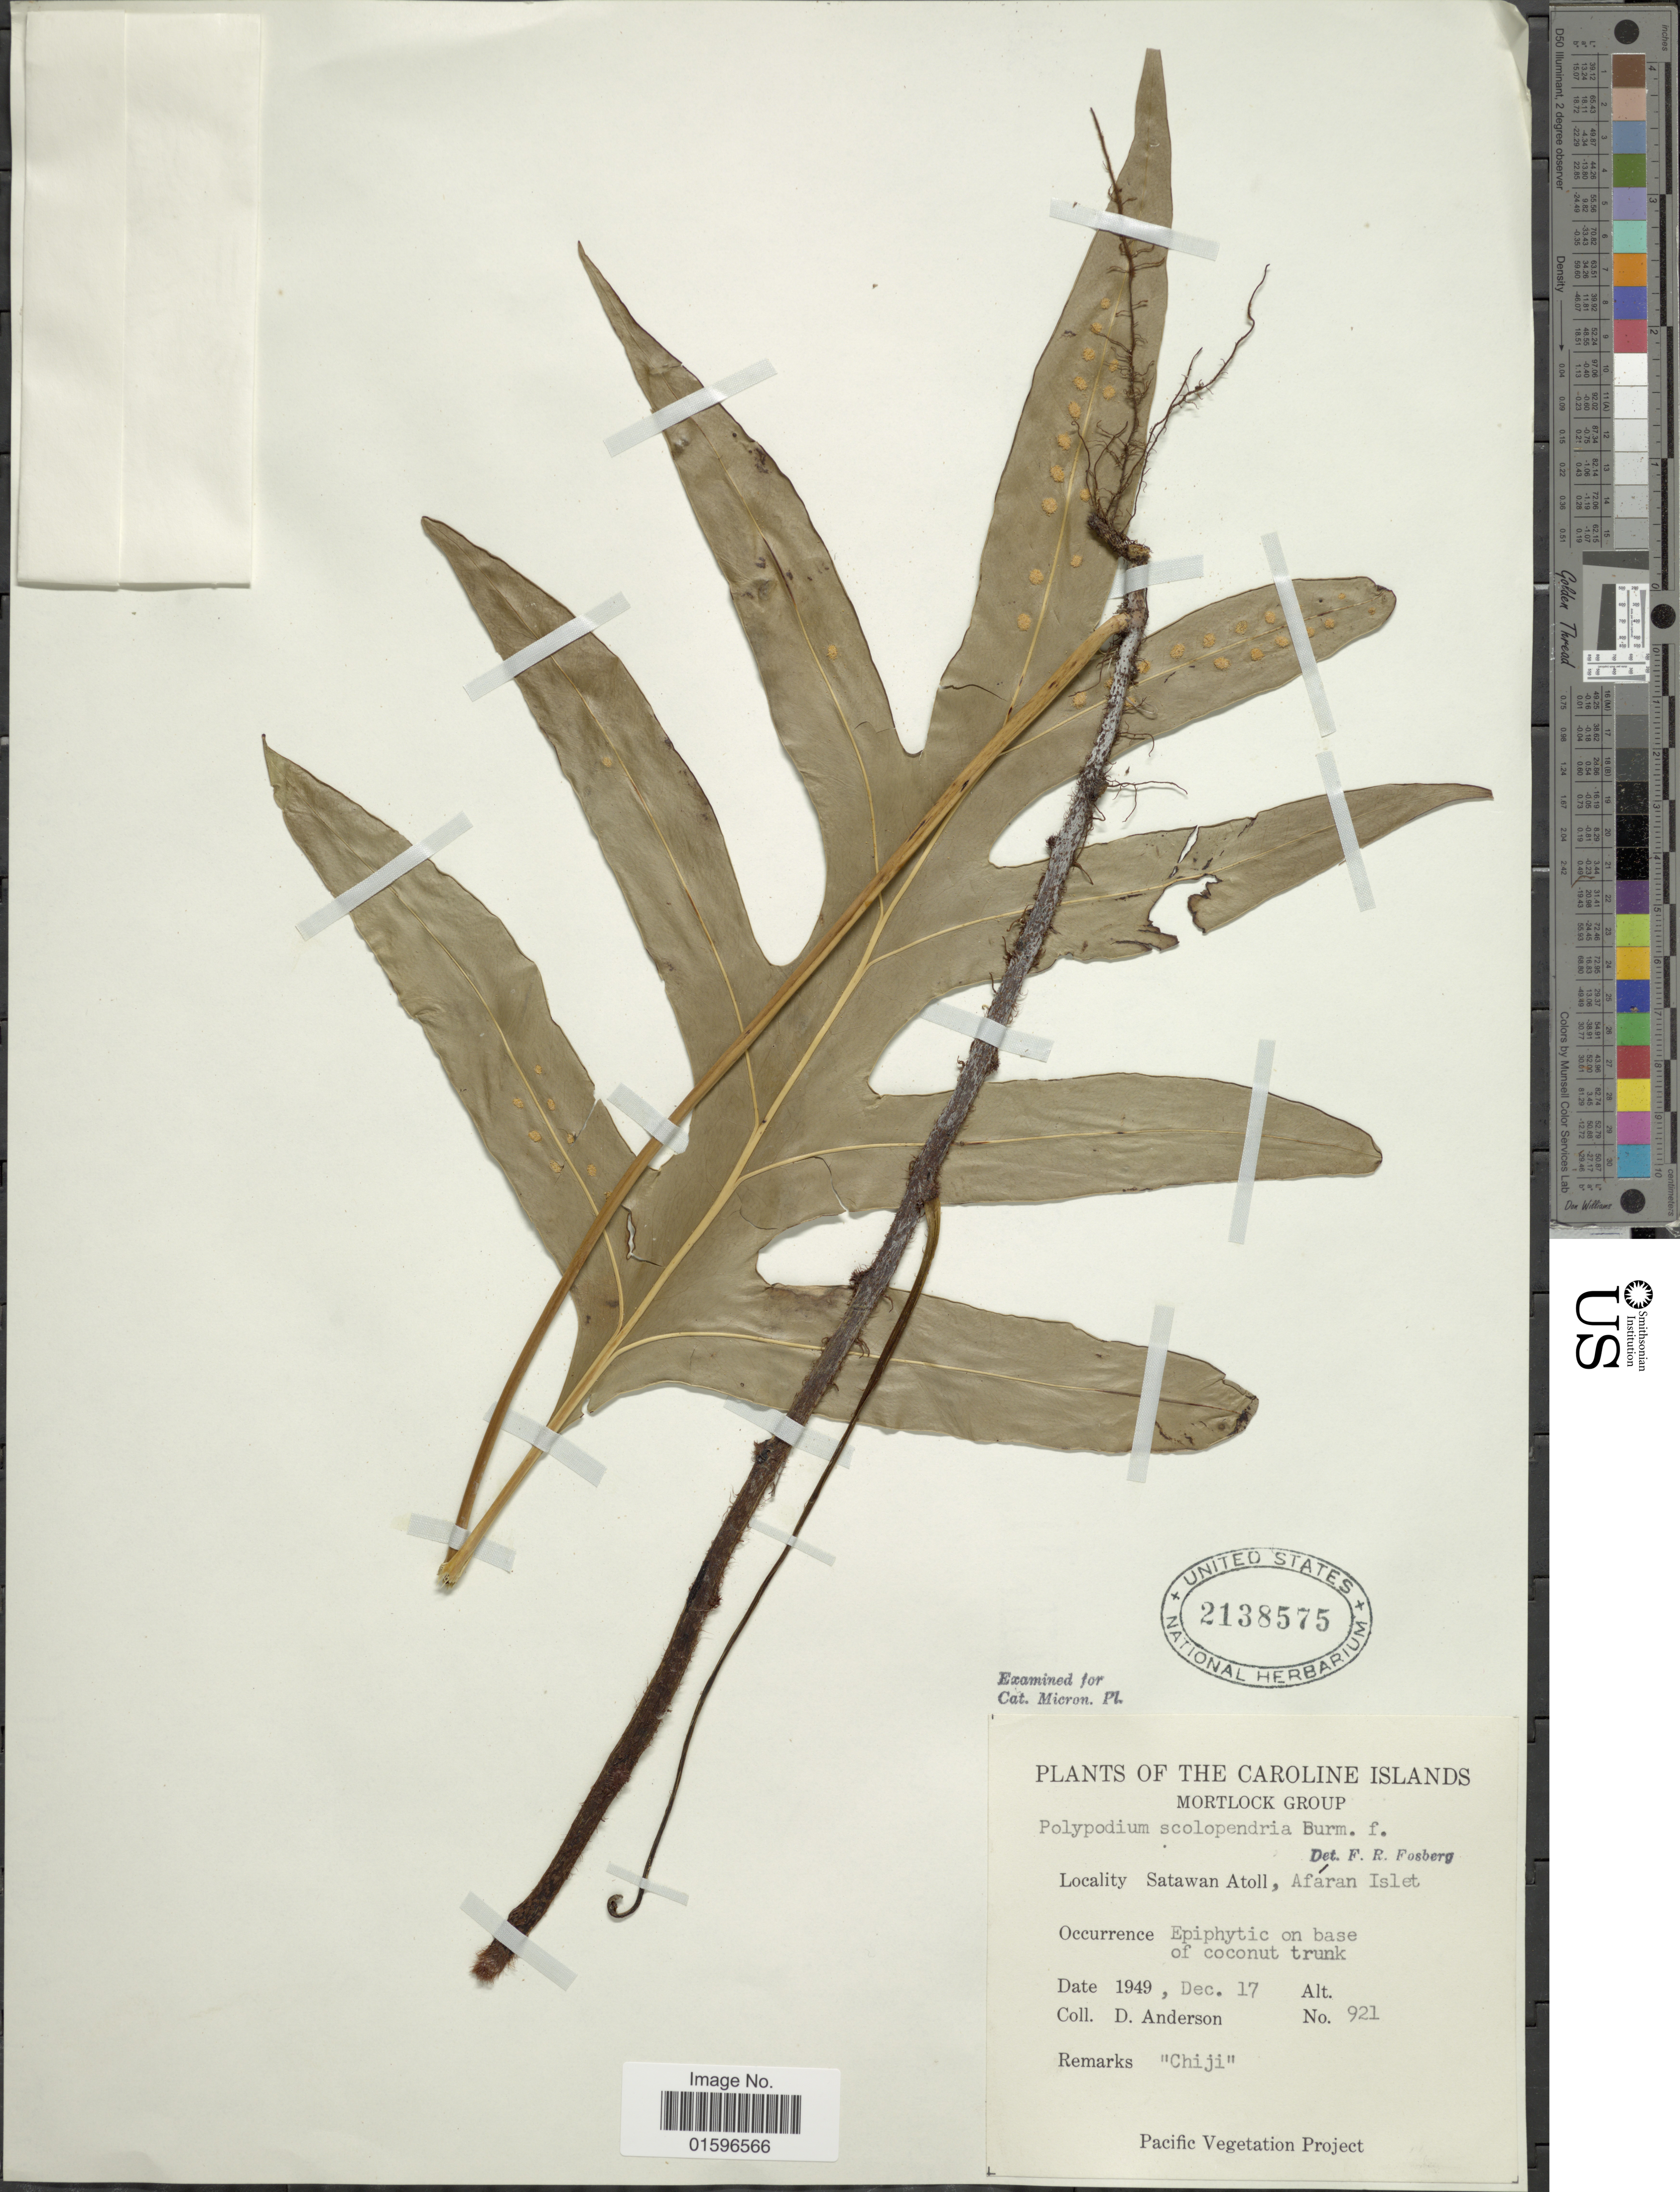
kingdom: Plantae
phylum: Tracheophyta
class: Polypodiopsida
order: Polypodiales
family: Polypodiaceae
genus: Polypodium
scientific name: Polypodium scolopendria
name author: Burm. f.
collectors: D. Anderson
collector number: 921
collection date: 1949-12-17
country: Micronesia, Federated States of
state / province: Truk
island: Satawan Atoll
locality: Mortlock Group, Satawan Atoll, Afaran Islet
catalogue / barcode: US 2138575